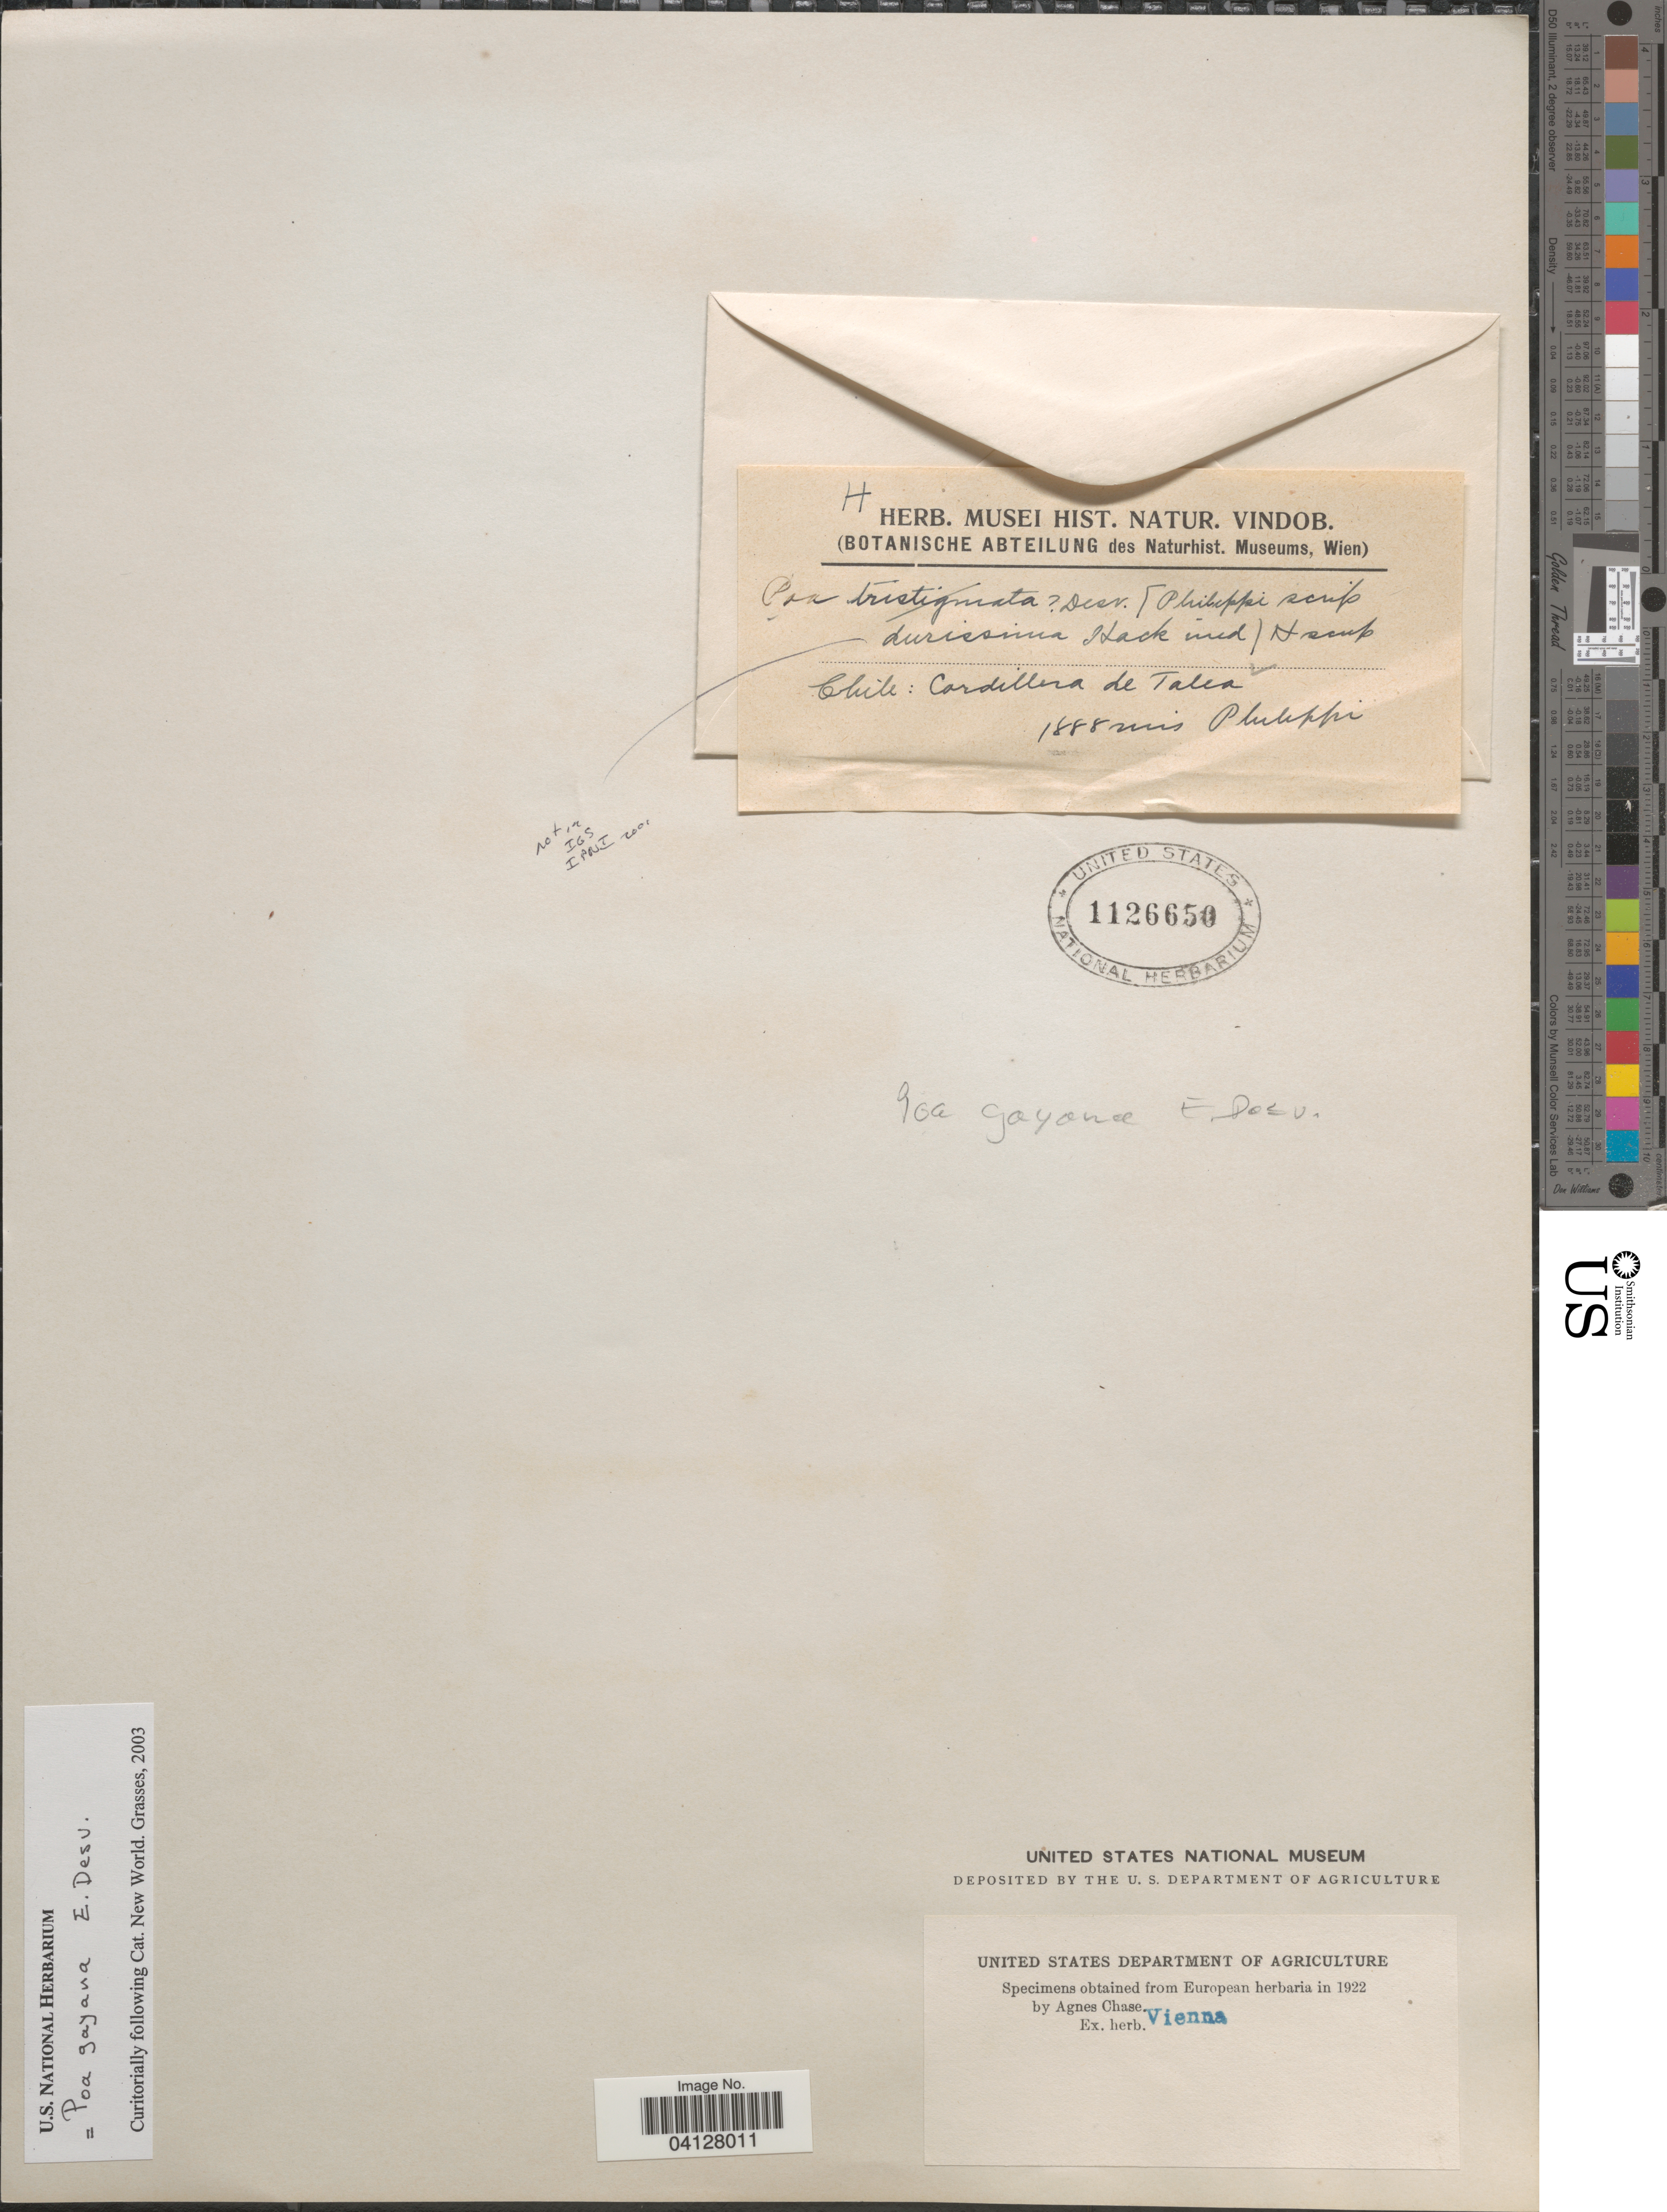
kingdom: Plantae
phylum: Tracheophyta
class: Liliopsida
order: Poales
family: Poaceae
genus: Poa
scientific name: Poa gayana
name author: É. Desv. in Gay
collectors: -. Philippi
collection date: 1888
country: Chile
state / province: Maule (VII)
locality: Cordillera de Talca.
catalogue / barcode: US 1126650